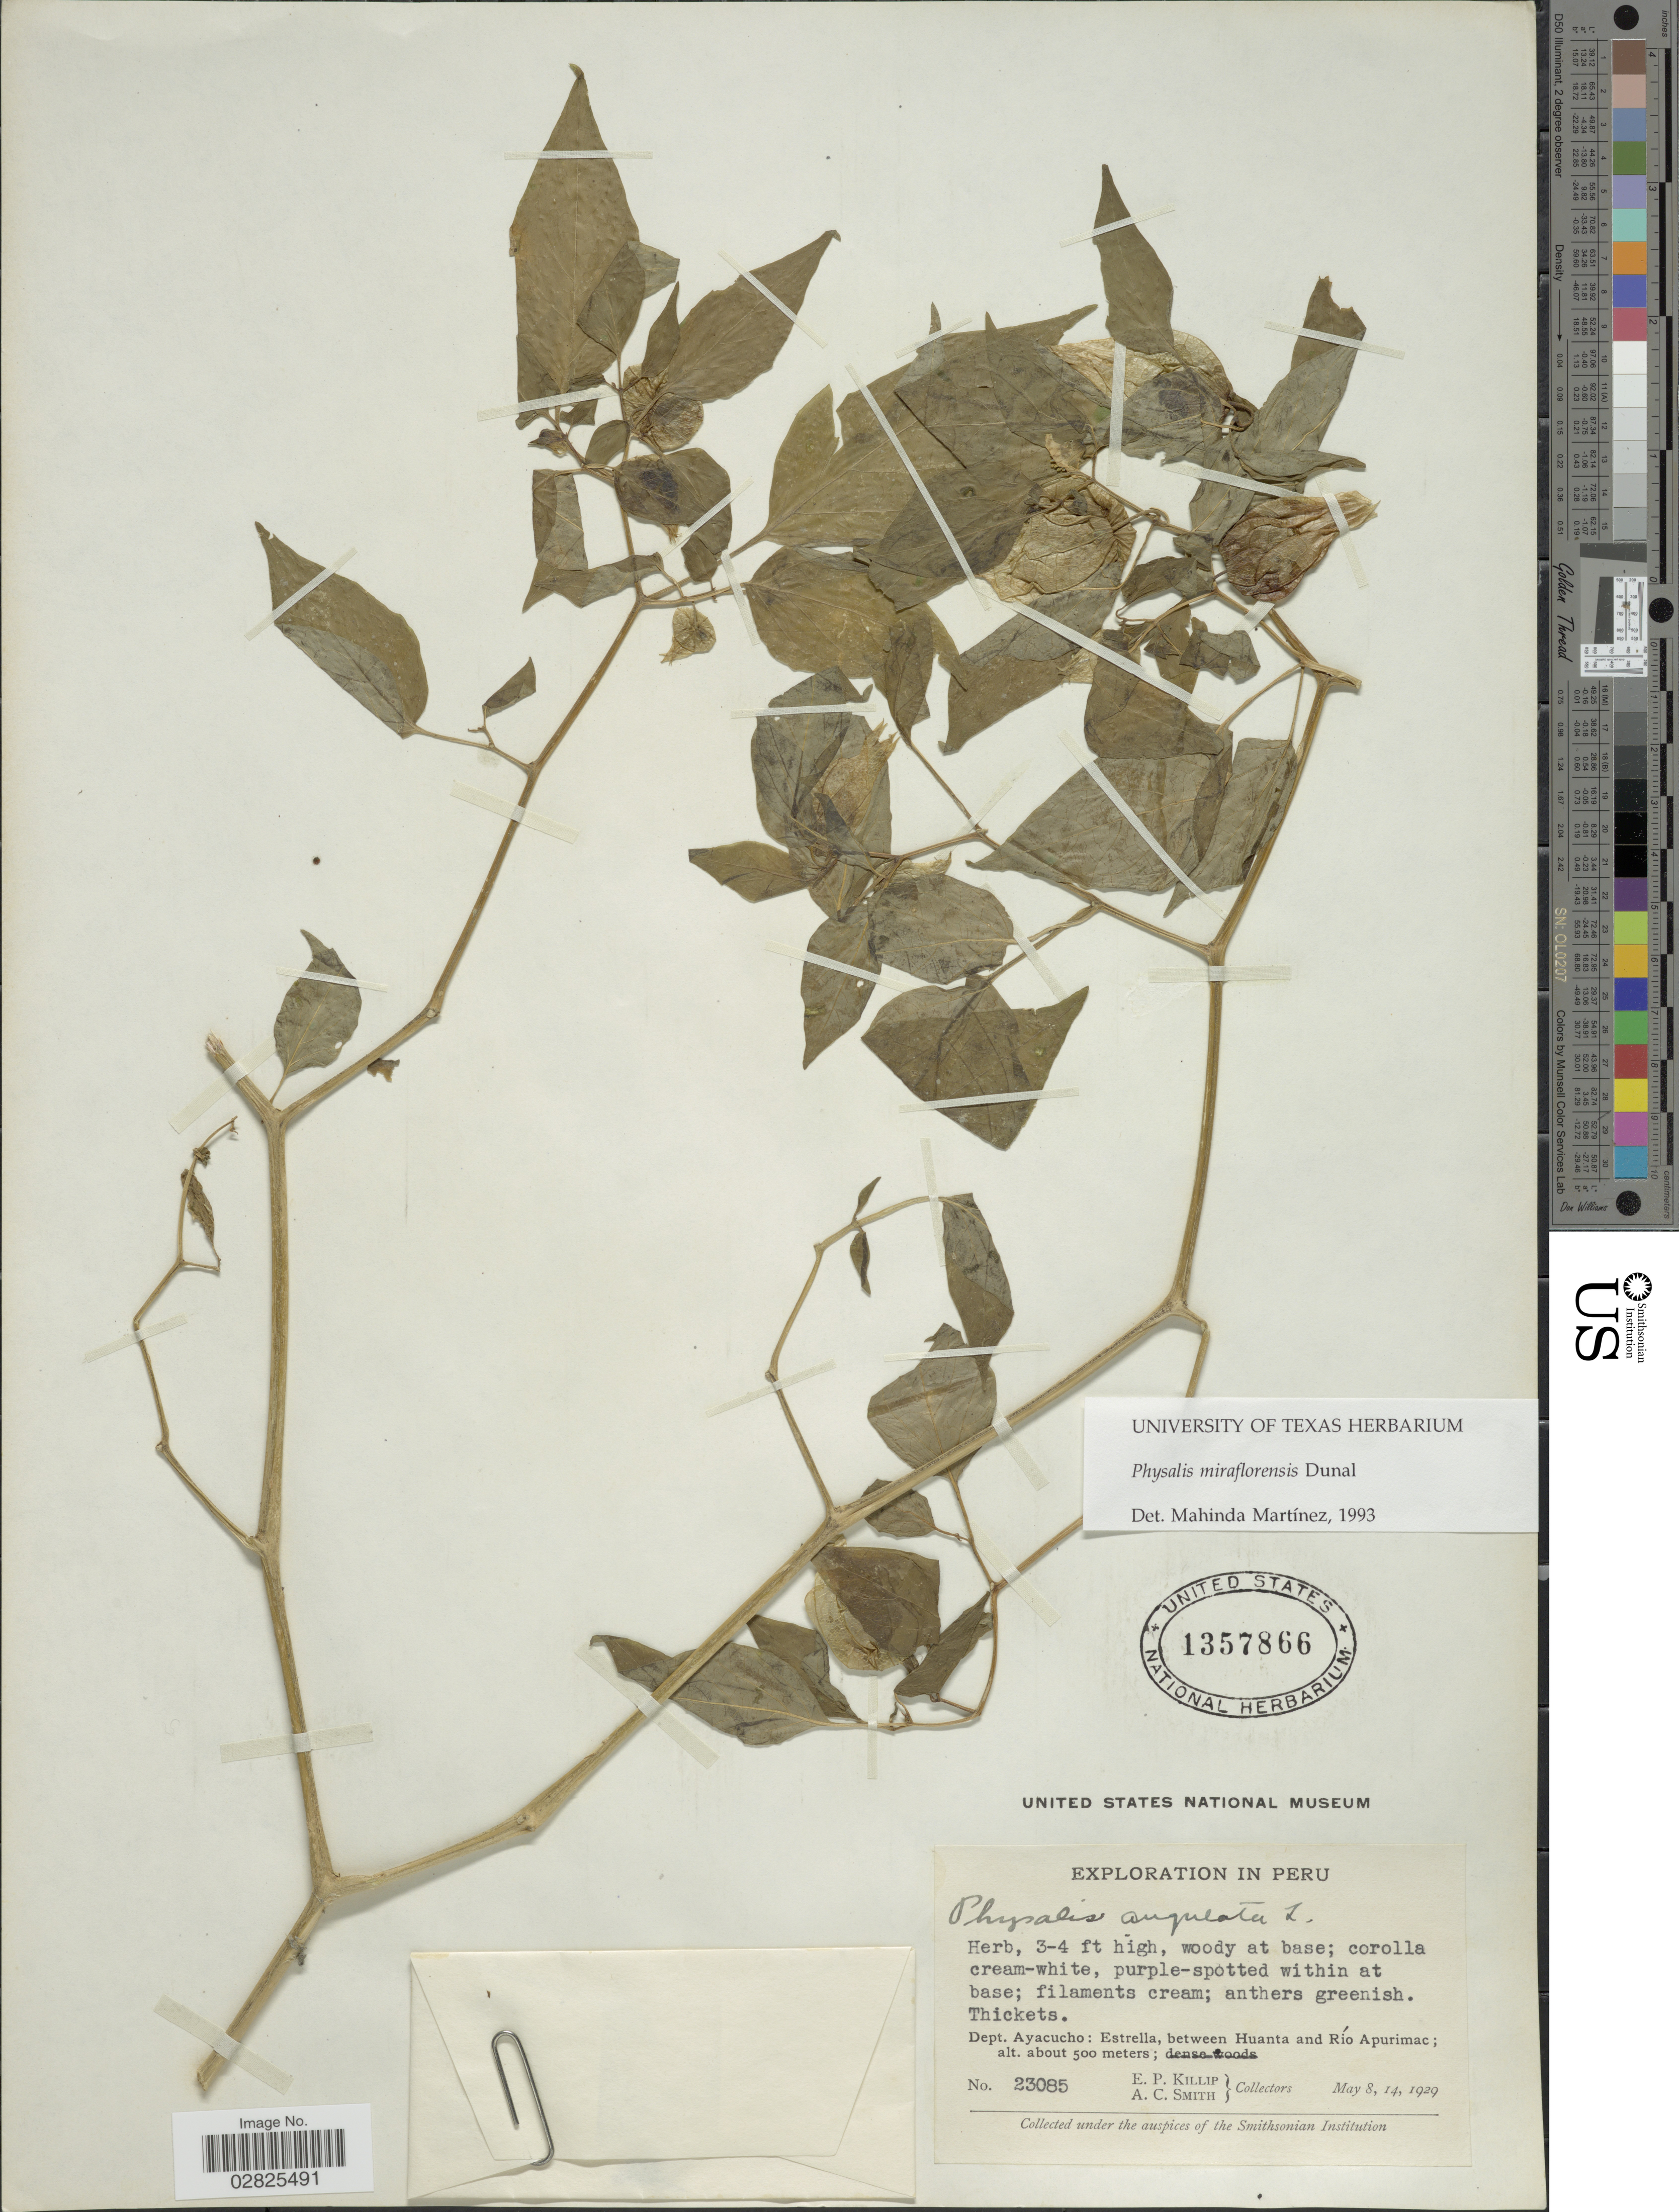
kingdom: Plantae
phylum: Tracheophyta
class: Magnoliopsida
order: Solanales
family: Solanaceae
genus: Physalis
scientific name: Physalis miraflorensis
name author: Dunal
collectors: E. P. Killip & A. C. Smith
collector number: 23085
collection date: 1929-05-08/1929-05-14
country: Peru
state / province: Ayacucho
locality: Dept. Ayacucho: Estrella, between Huanta and Río Apurimac.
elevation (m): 500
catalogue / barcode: US 1357866